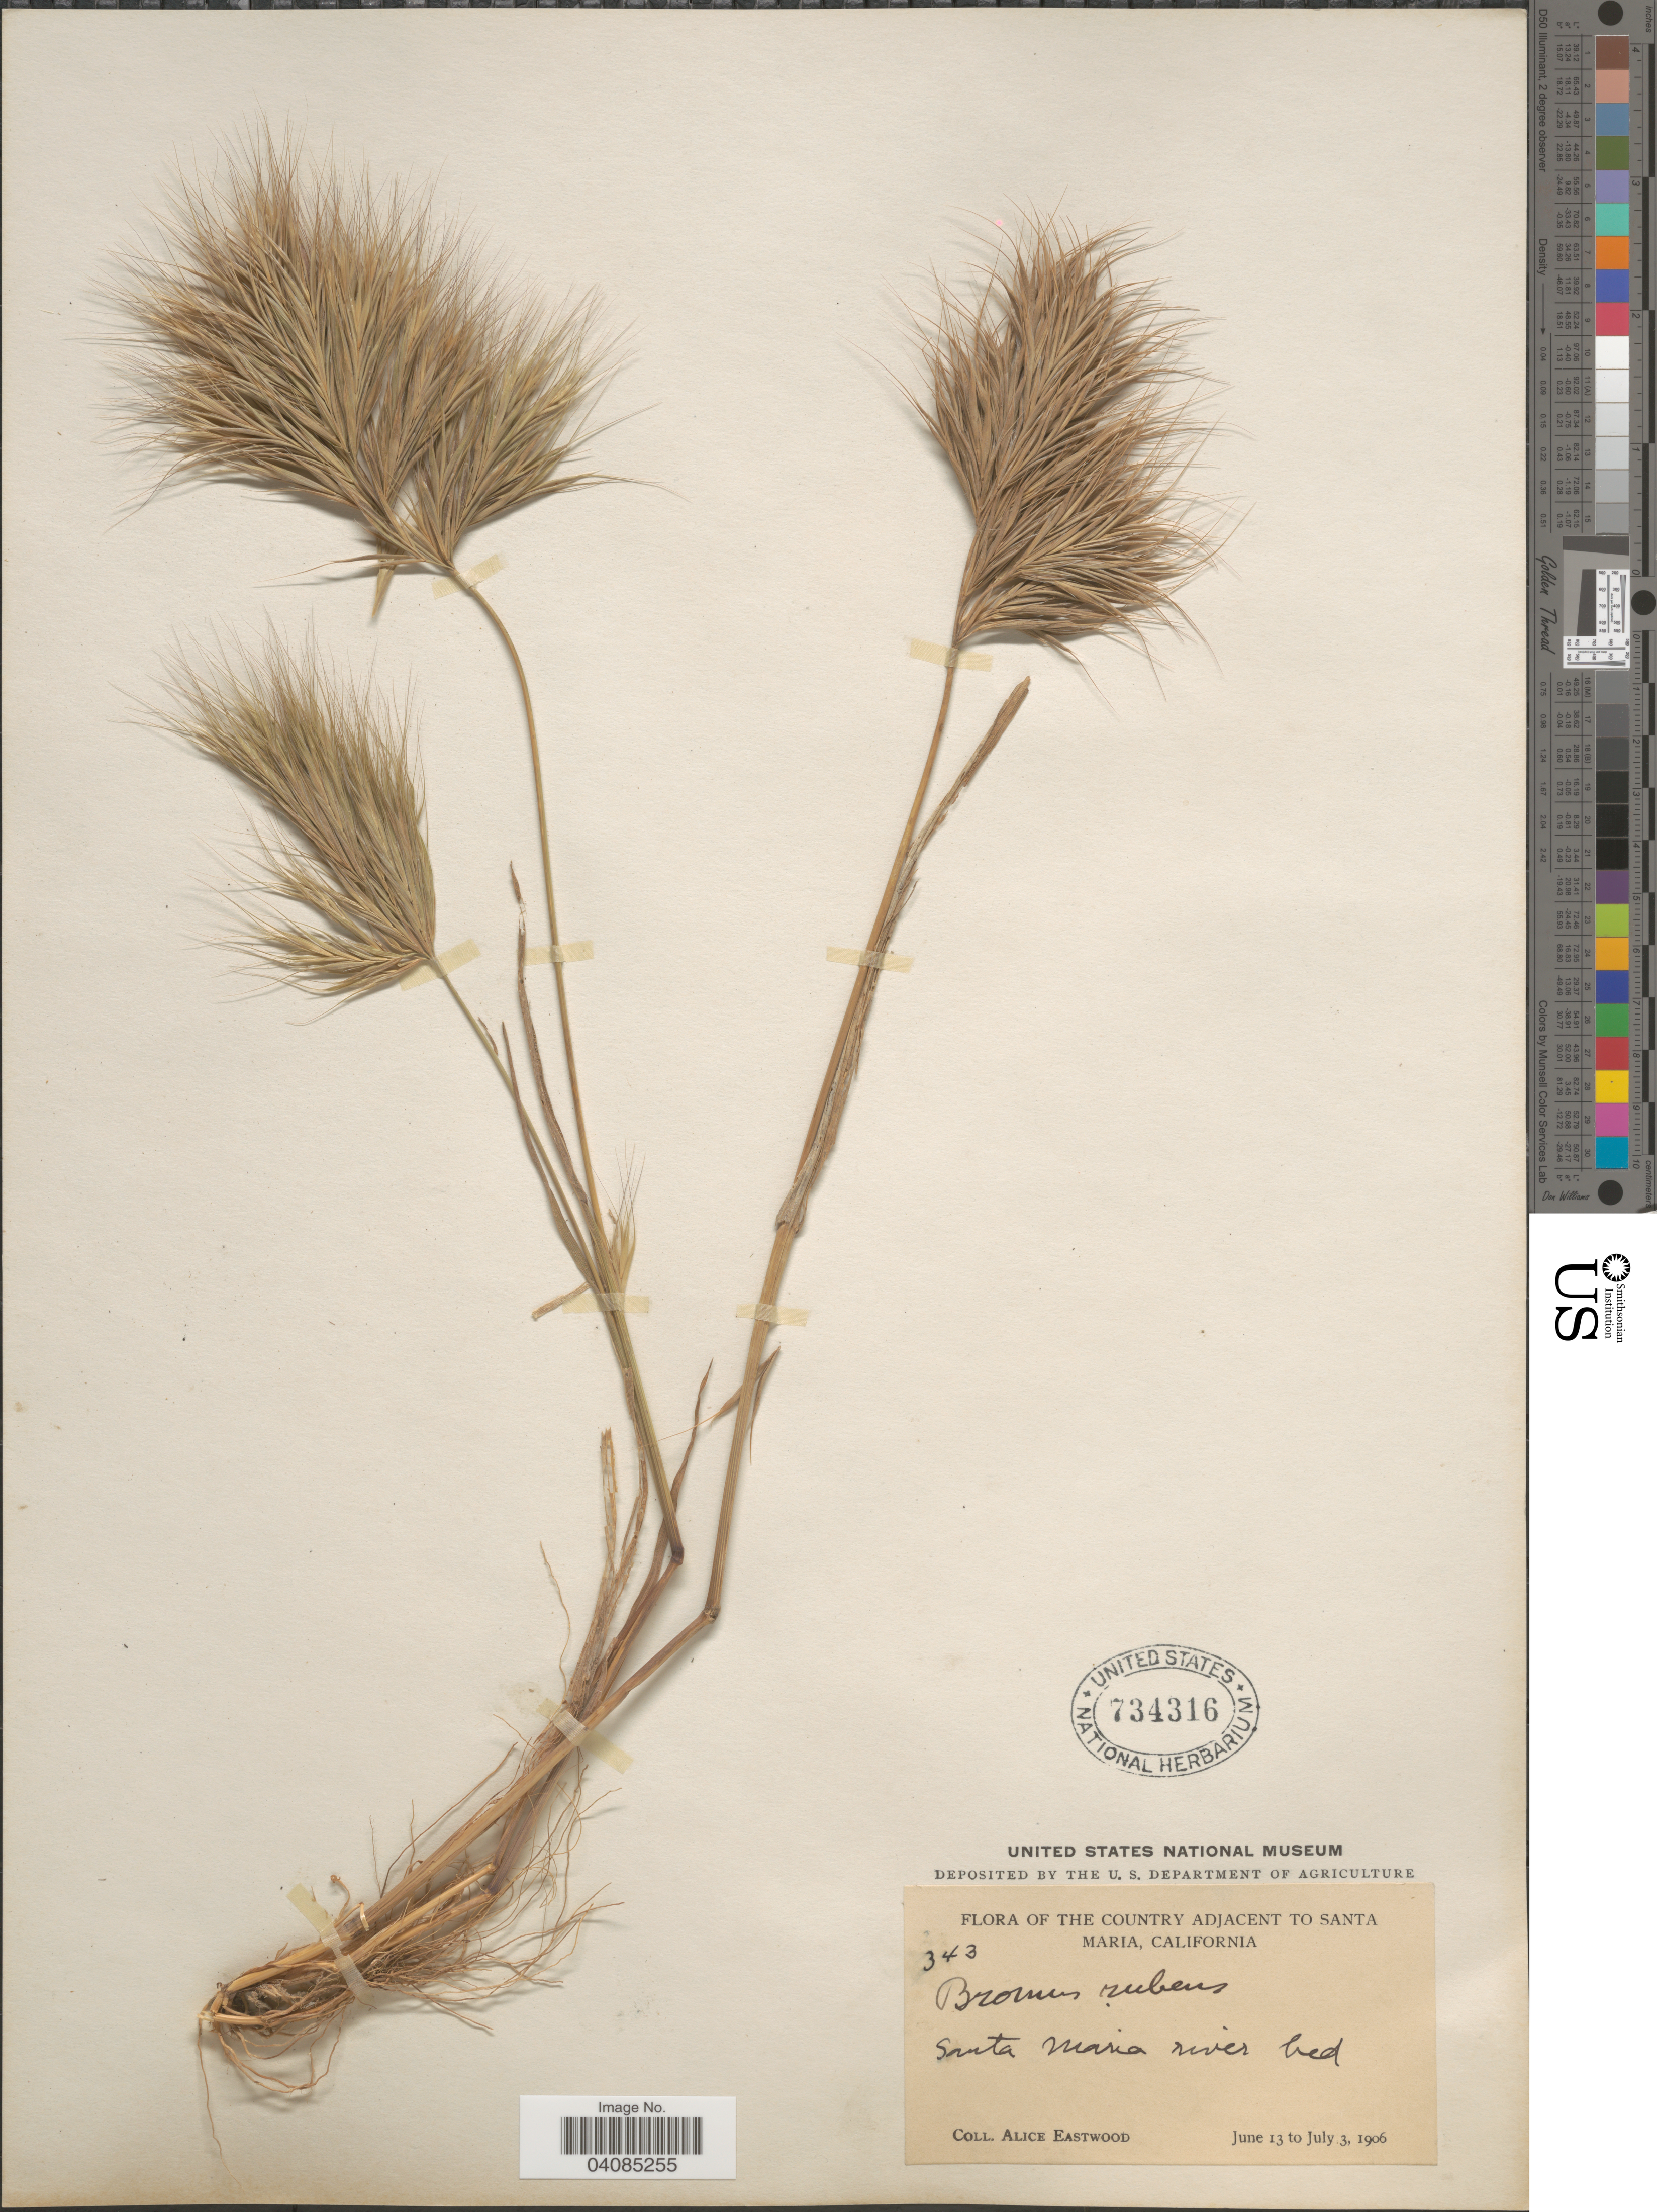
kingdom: Plantae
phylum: Tracheophyta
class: Liliopsida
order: Poales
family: Poaceae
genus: Bromus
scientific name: Bromus rubens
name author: L.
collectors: A. Eastwood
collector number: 343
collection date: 1906-06-13/1906-07-03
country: United States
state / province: California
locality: The Country Adjacent to Santa Maria. Santa Maria river bed.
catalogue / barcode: US 734316